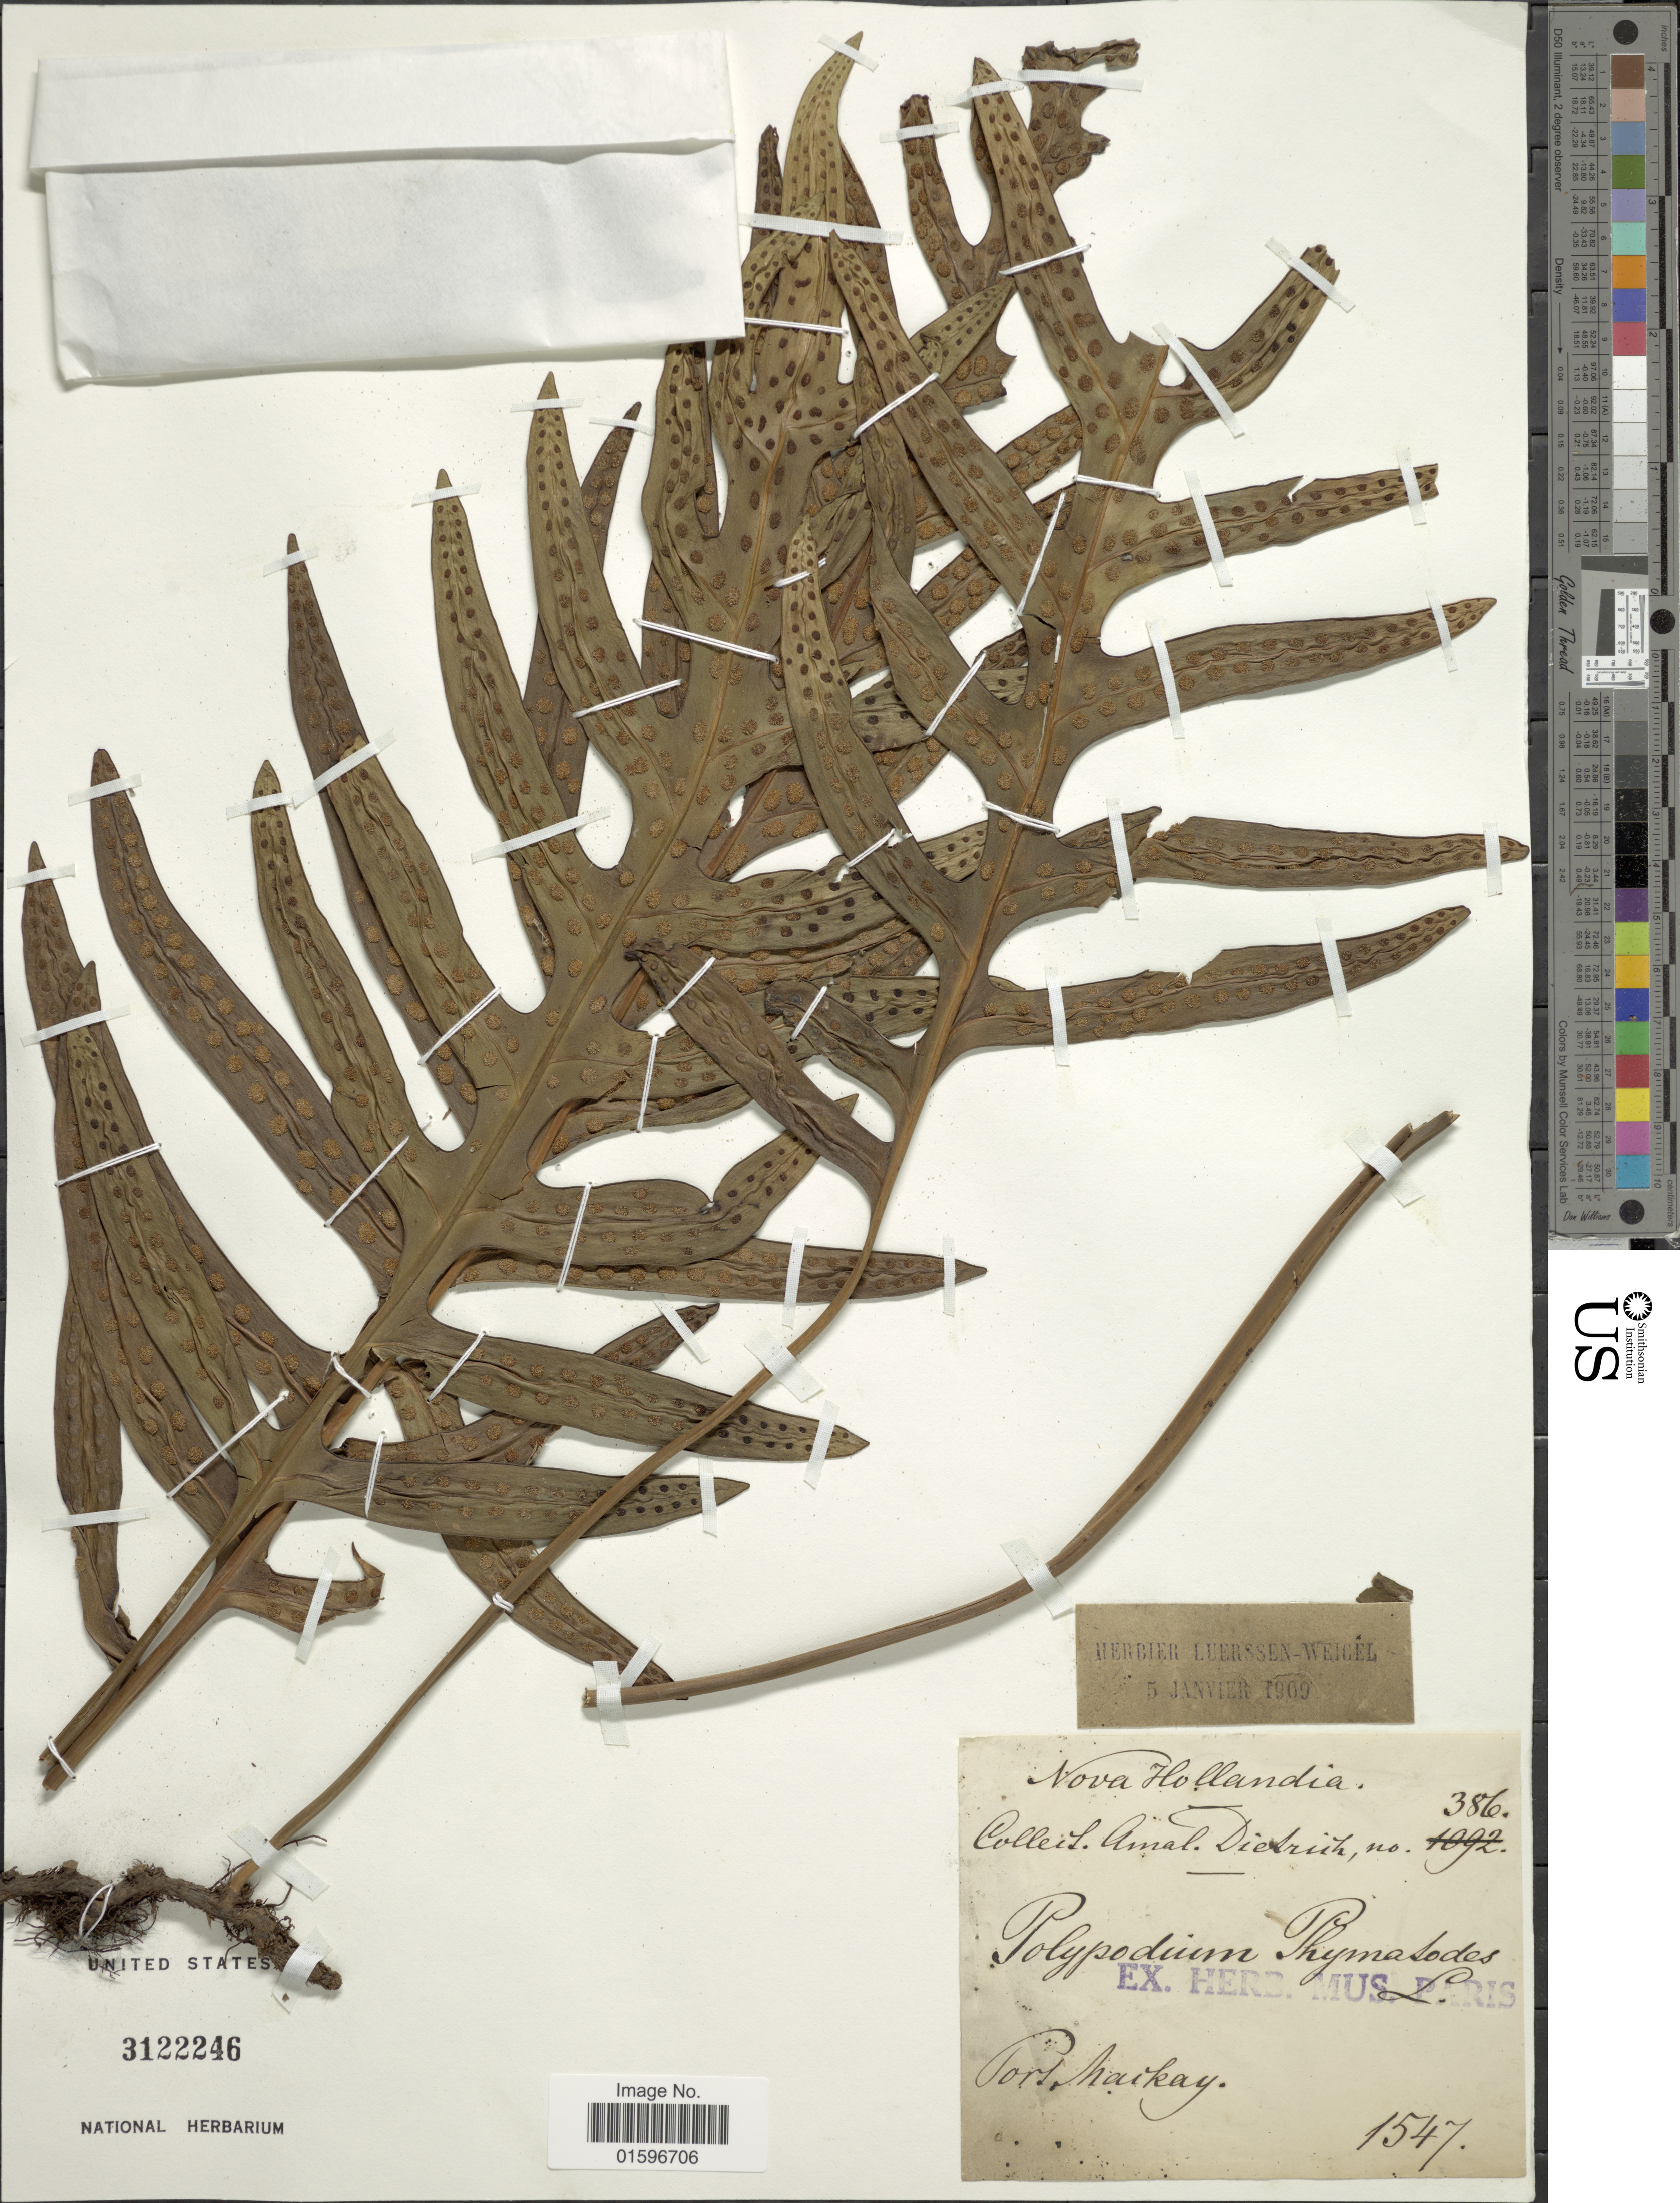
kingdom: Plantae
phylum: Tracheophyta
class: Polypodiopsida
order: Polypodiales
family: Polypodiaceae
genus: Polypodium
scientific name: Polypodium scolopendria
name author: Burm. f.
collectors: A. Dietrich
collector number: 386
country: Australia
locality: Nova Hollandia, Port Haikay [interpreted]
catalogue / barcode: US 3122246